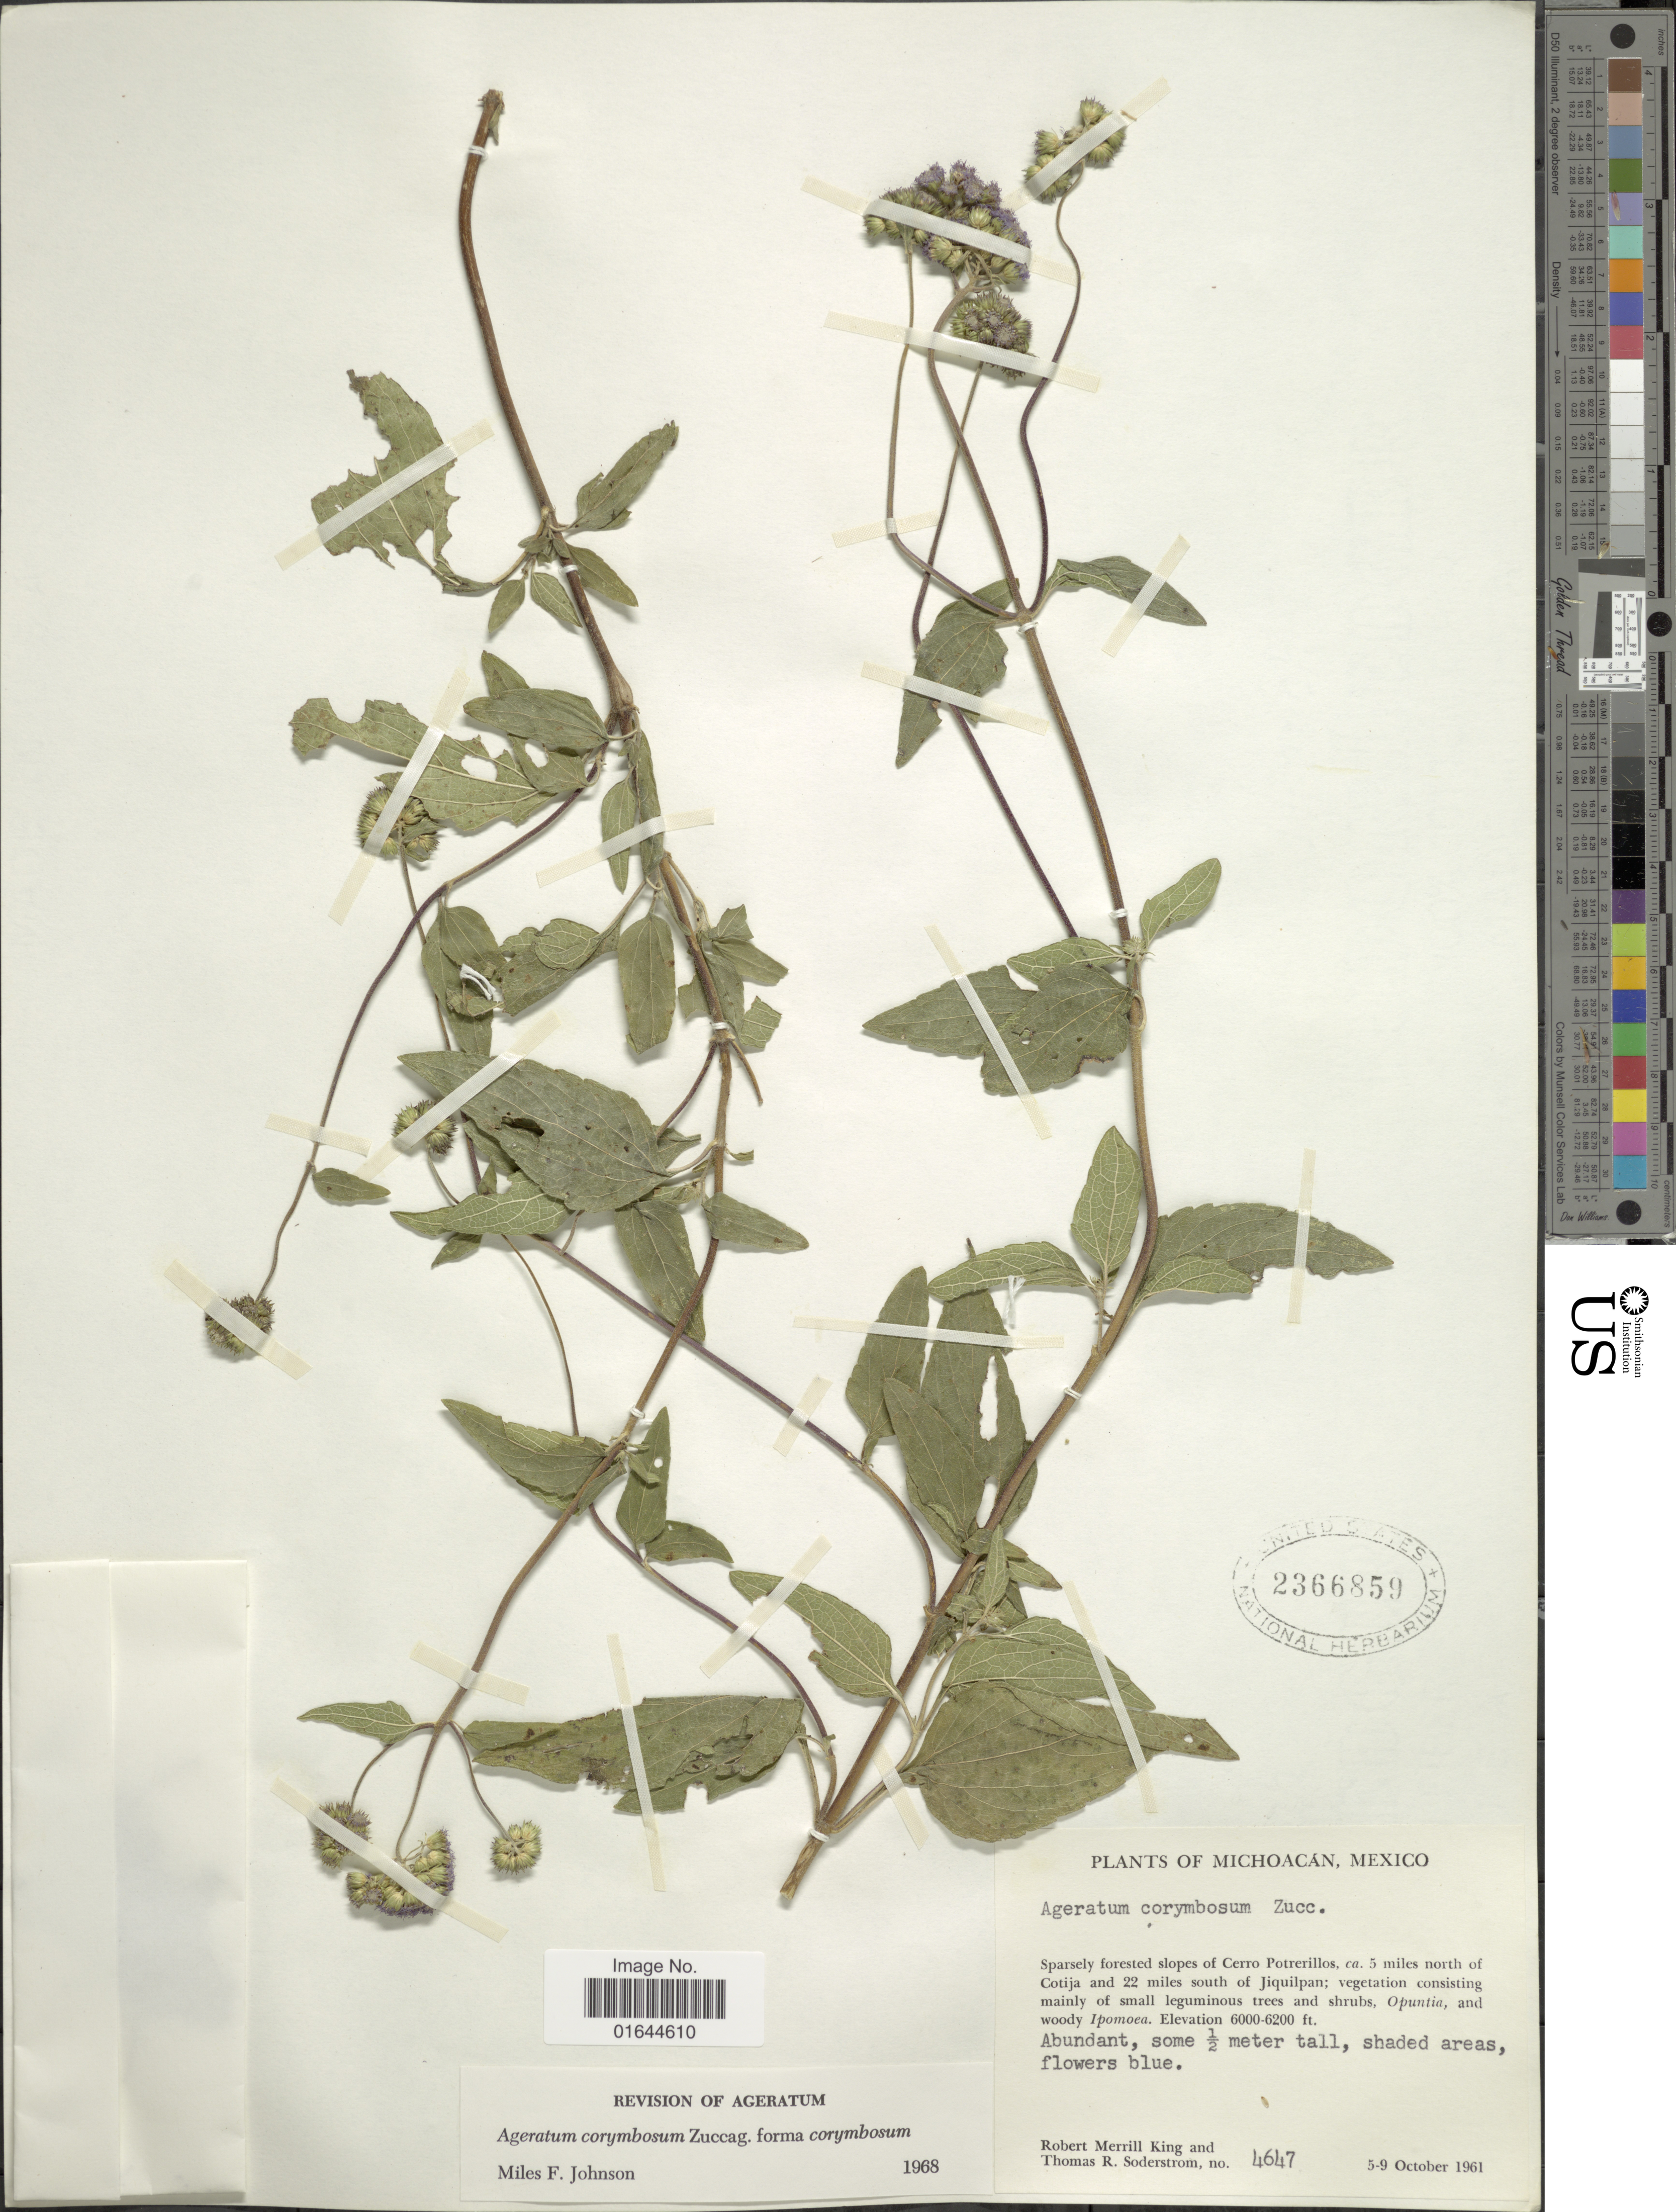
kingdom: Plantae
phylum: Tracheophyta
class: Magnoliopsida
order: Asterales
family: Asteraceae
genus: Ageratum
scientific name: Ageratum corymbosum f. corymbosum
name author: Zuccagni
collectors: R. M. King & T. R. Soderstrom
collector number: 4647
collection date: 1961-10-05/1961-10-09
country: Mexico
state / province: Michoacán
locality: Michoacan, Cerro Potrerillos, ca. 5 miles north of Cotija and 22 mile south of Jiquilpan.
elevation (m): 1829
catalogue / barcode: US 2366859